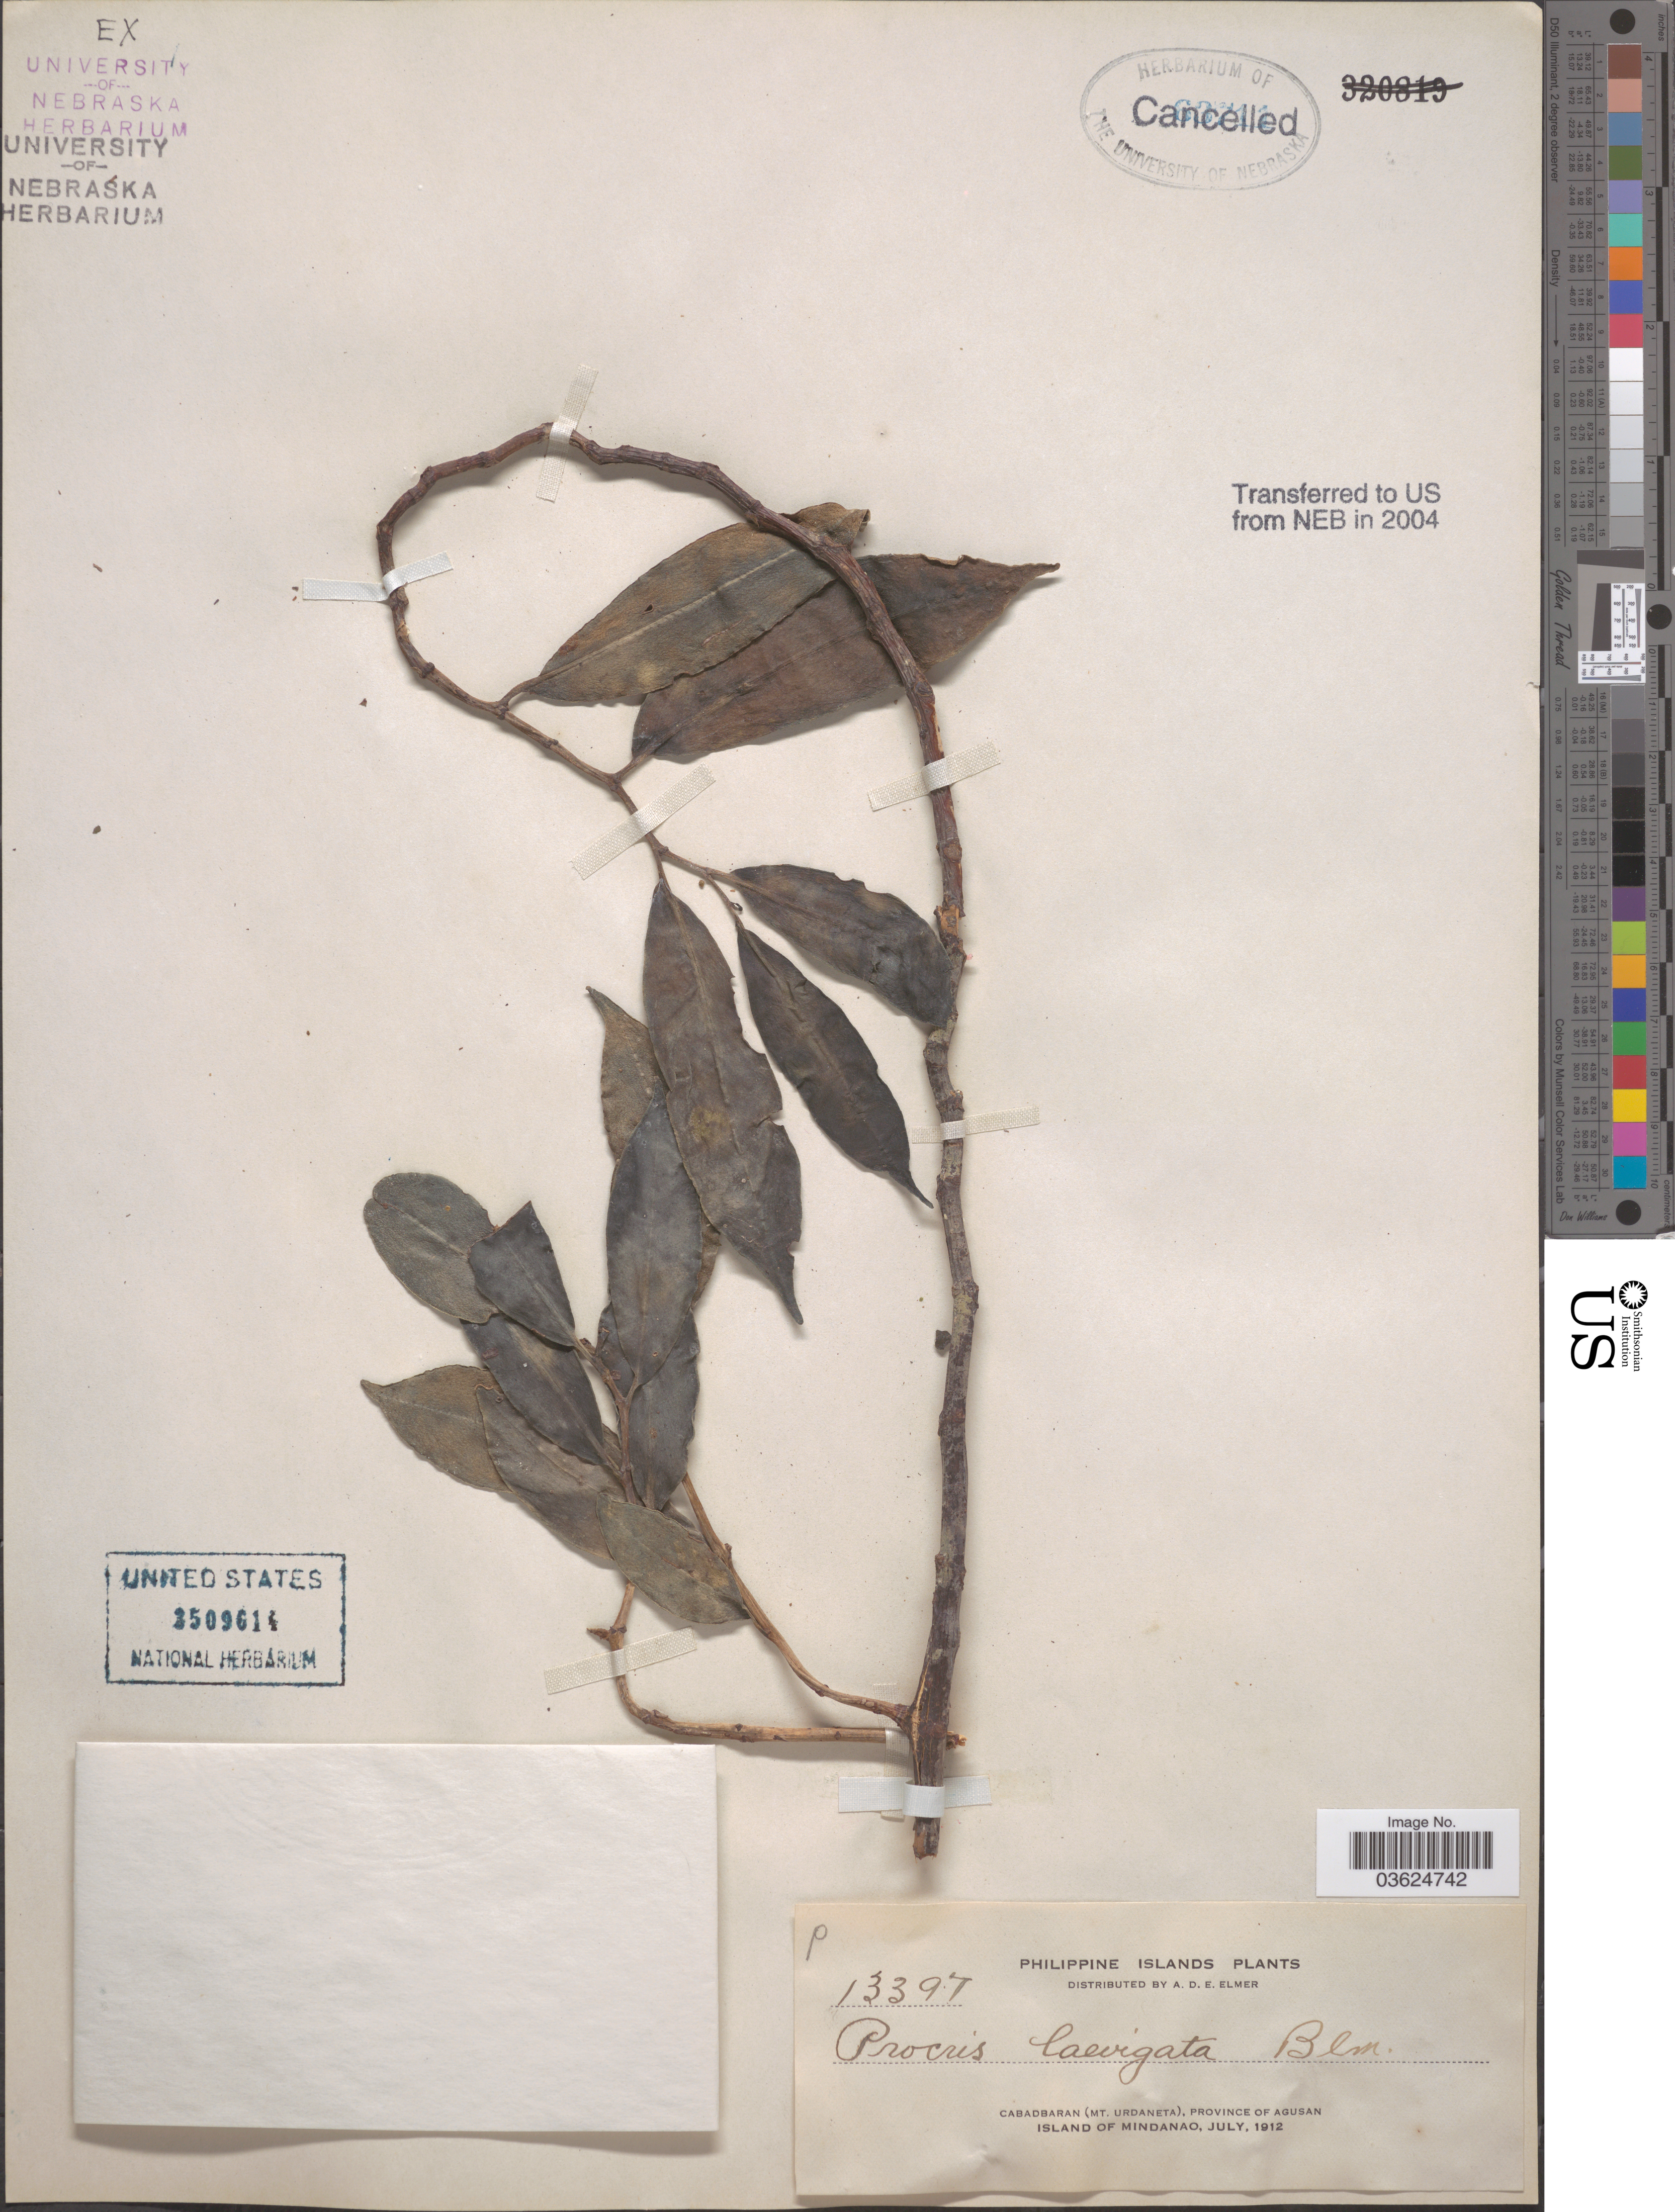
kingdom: Plantae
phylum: Tracheophyta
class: Magnoliopsida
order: Rosales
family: Urticaceae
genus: Procris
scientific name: Procris laevigata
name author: Blume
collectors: A. D. E. Elmer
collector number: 13397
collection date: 1912-07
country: Philippines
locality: Cabadbaran (Mt. Urdaneta), Province of Agusan. Island of Mindanao.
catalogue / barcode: US 3509611